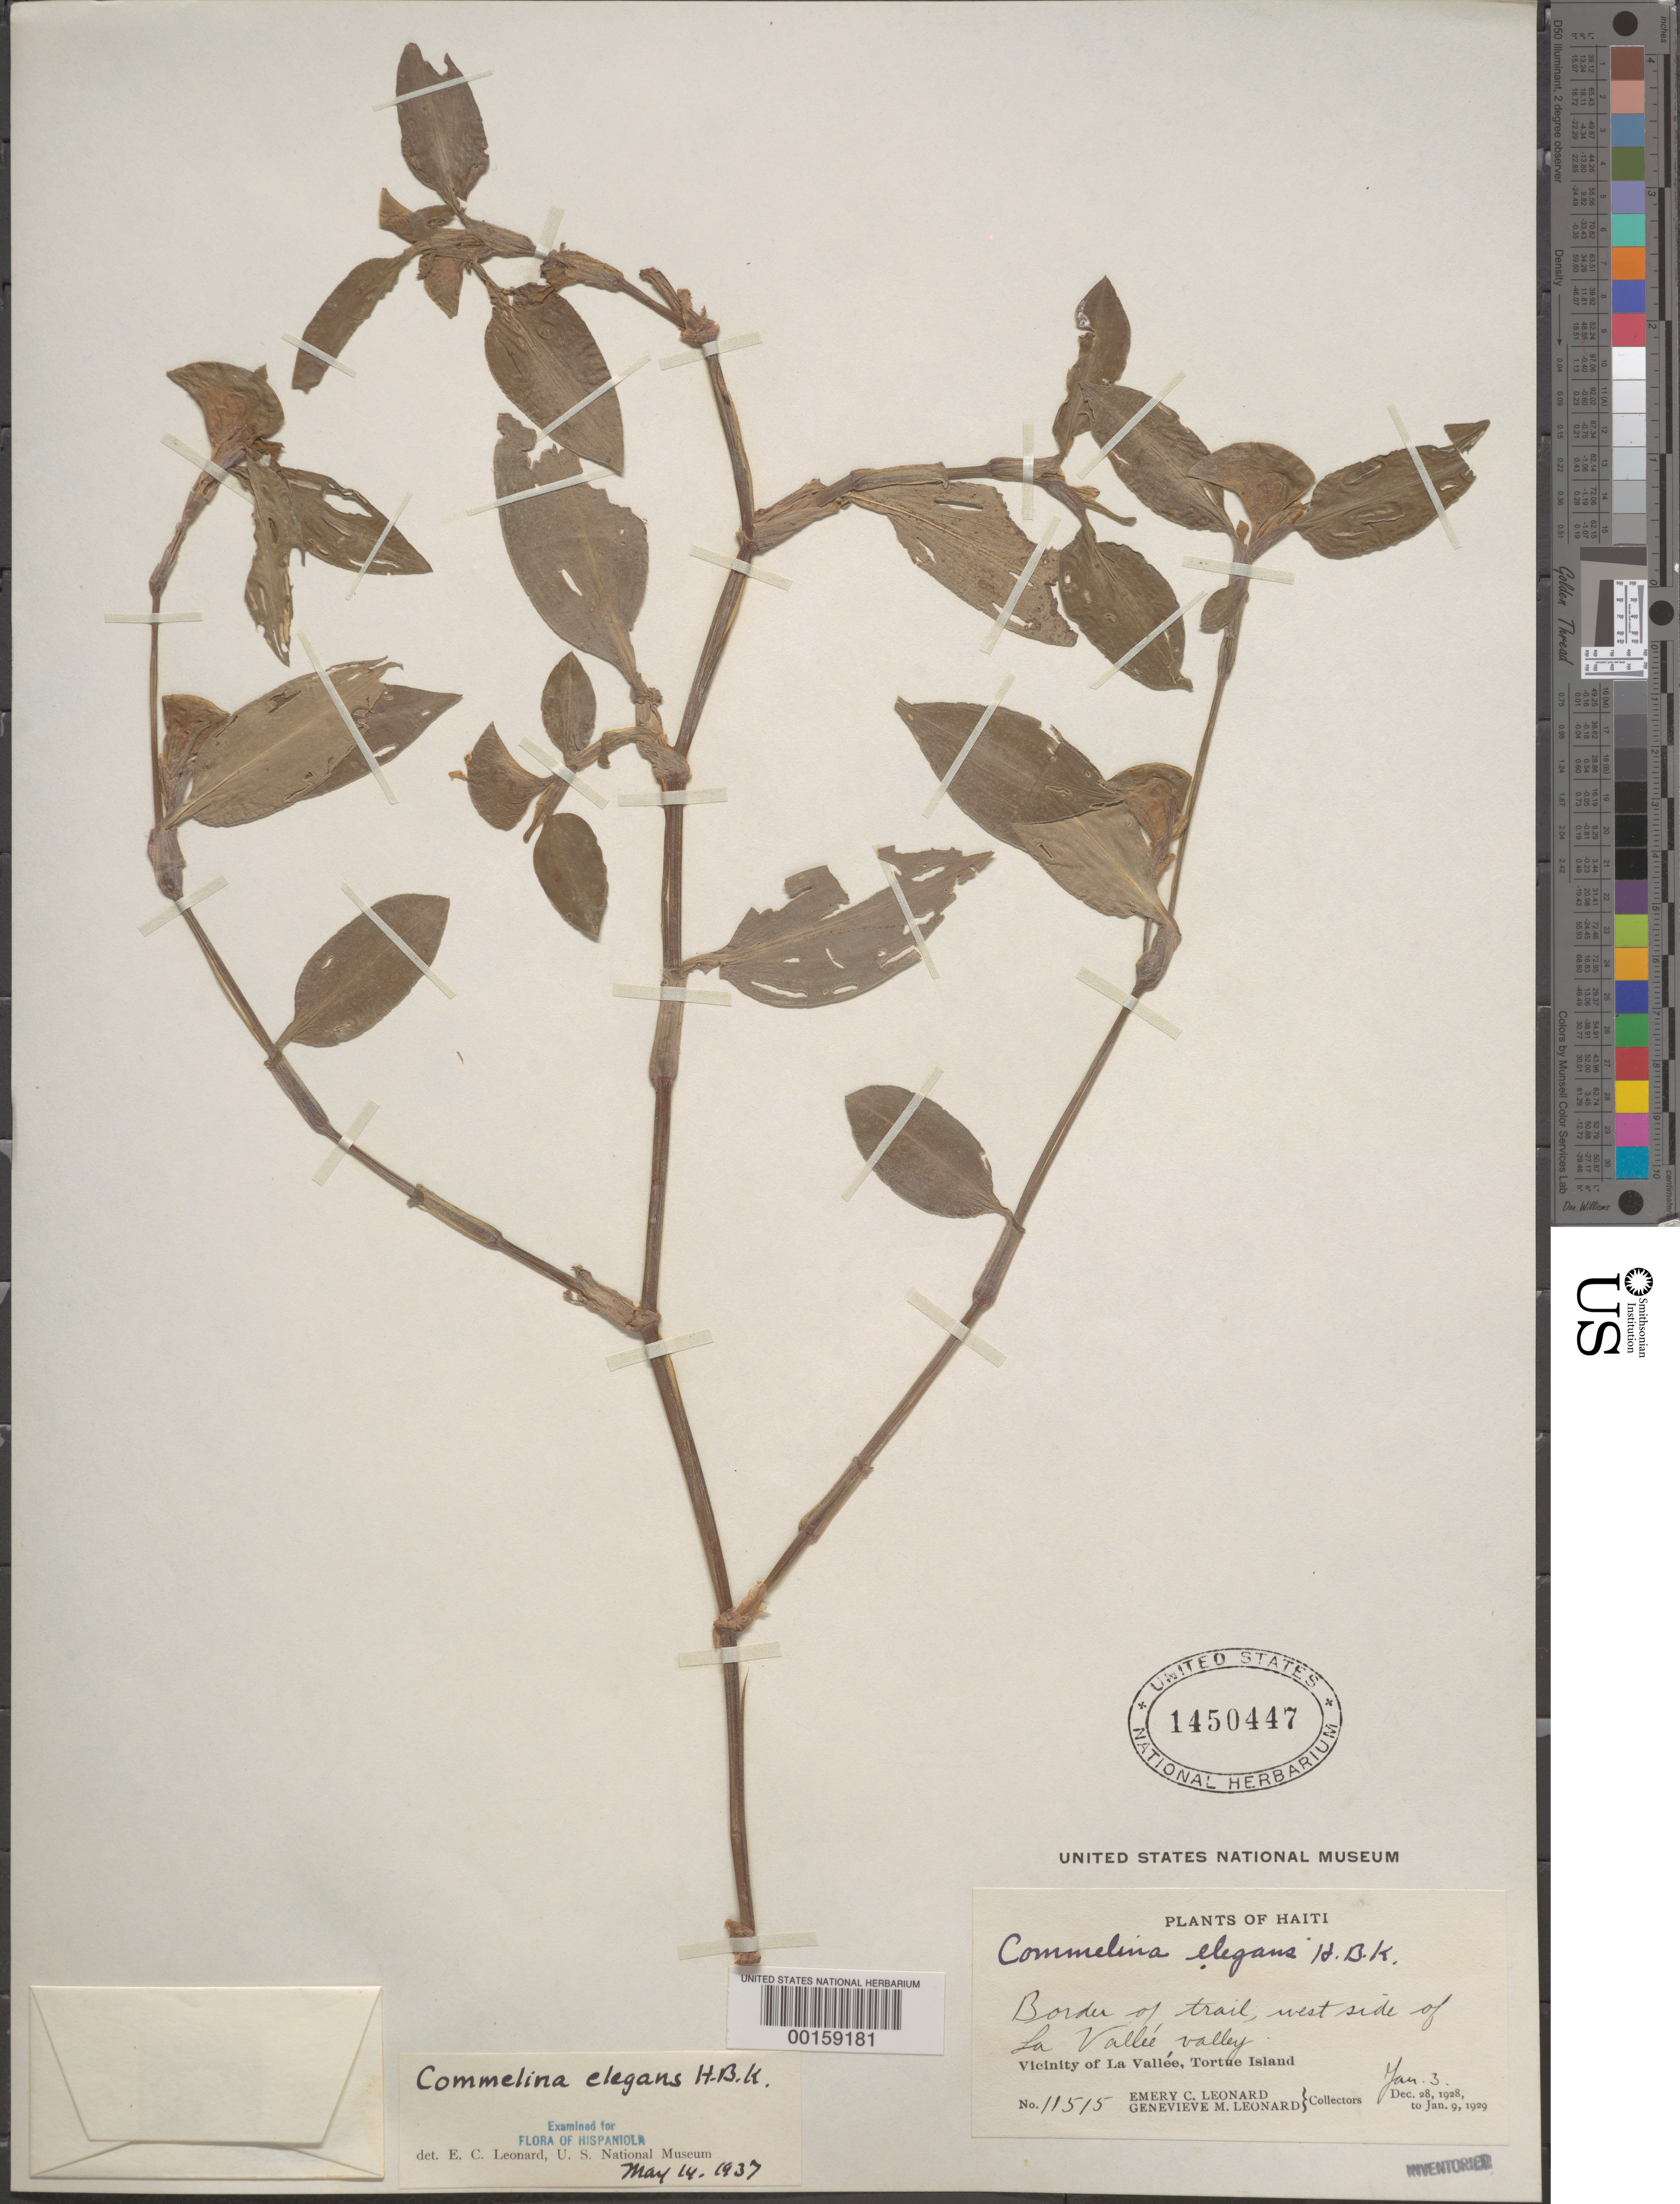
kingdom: Plantae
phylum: Tracheophyta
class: Liliopsida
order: Commelinales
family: Commelinaceae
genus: Commelina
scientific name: Commelina erecta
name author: L.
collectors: E. C. Leonard & G. M. Leonard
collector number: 11515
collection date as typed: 03 Jan 1928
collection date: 1928-01-03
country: Haiti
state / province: Nord-Ouest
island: Tortuga Island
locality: La vallee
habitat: Trail edge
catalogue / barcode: US 1450447